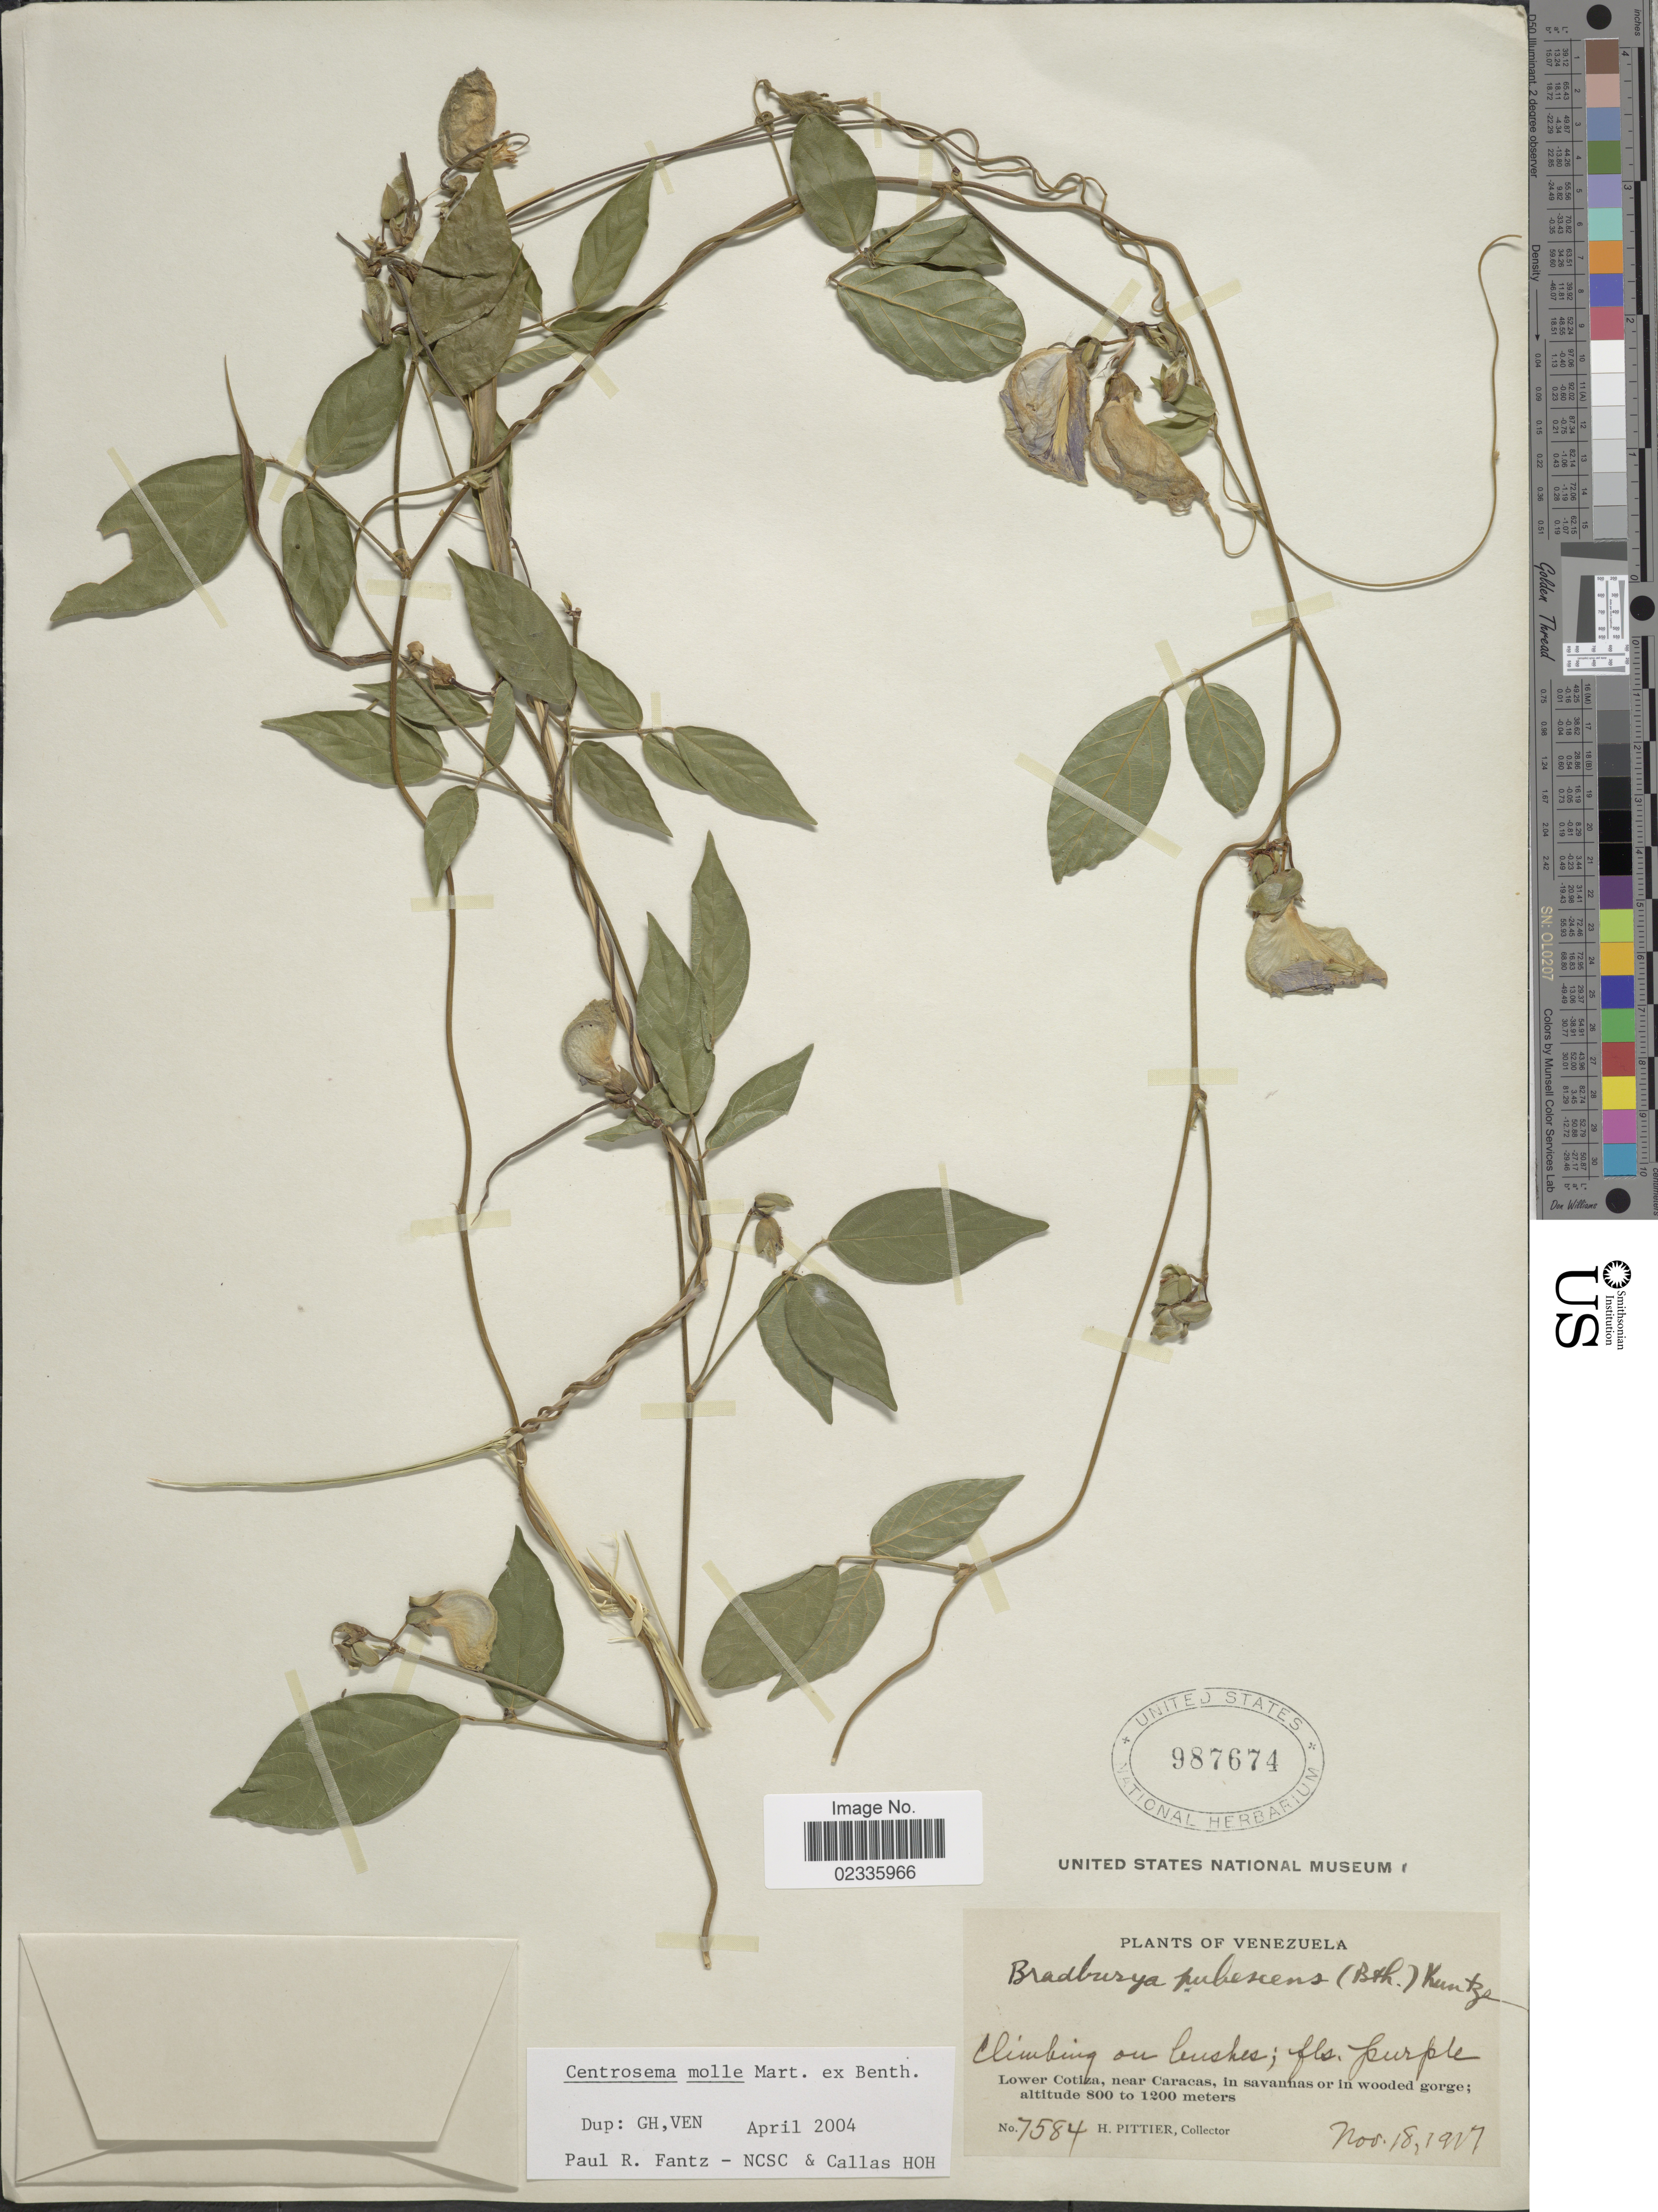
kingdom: Plantae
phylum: Tracheophyta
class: Magnoliopsida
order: Fabales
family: Fabaceae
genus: Centrosema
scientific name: Centrosema molle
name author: Mart. ex Benth.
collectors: H. F. Pittier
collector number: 7584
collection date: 1917-11-18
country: Venezuela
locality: Lower Cotiza, near Caracas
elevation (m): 800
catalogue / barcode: US 987674